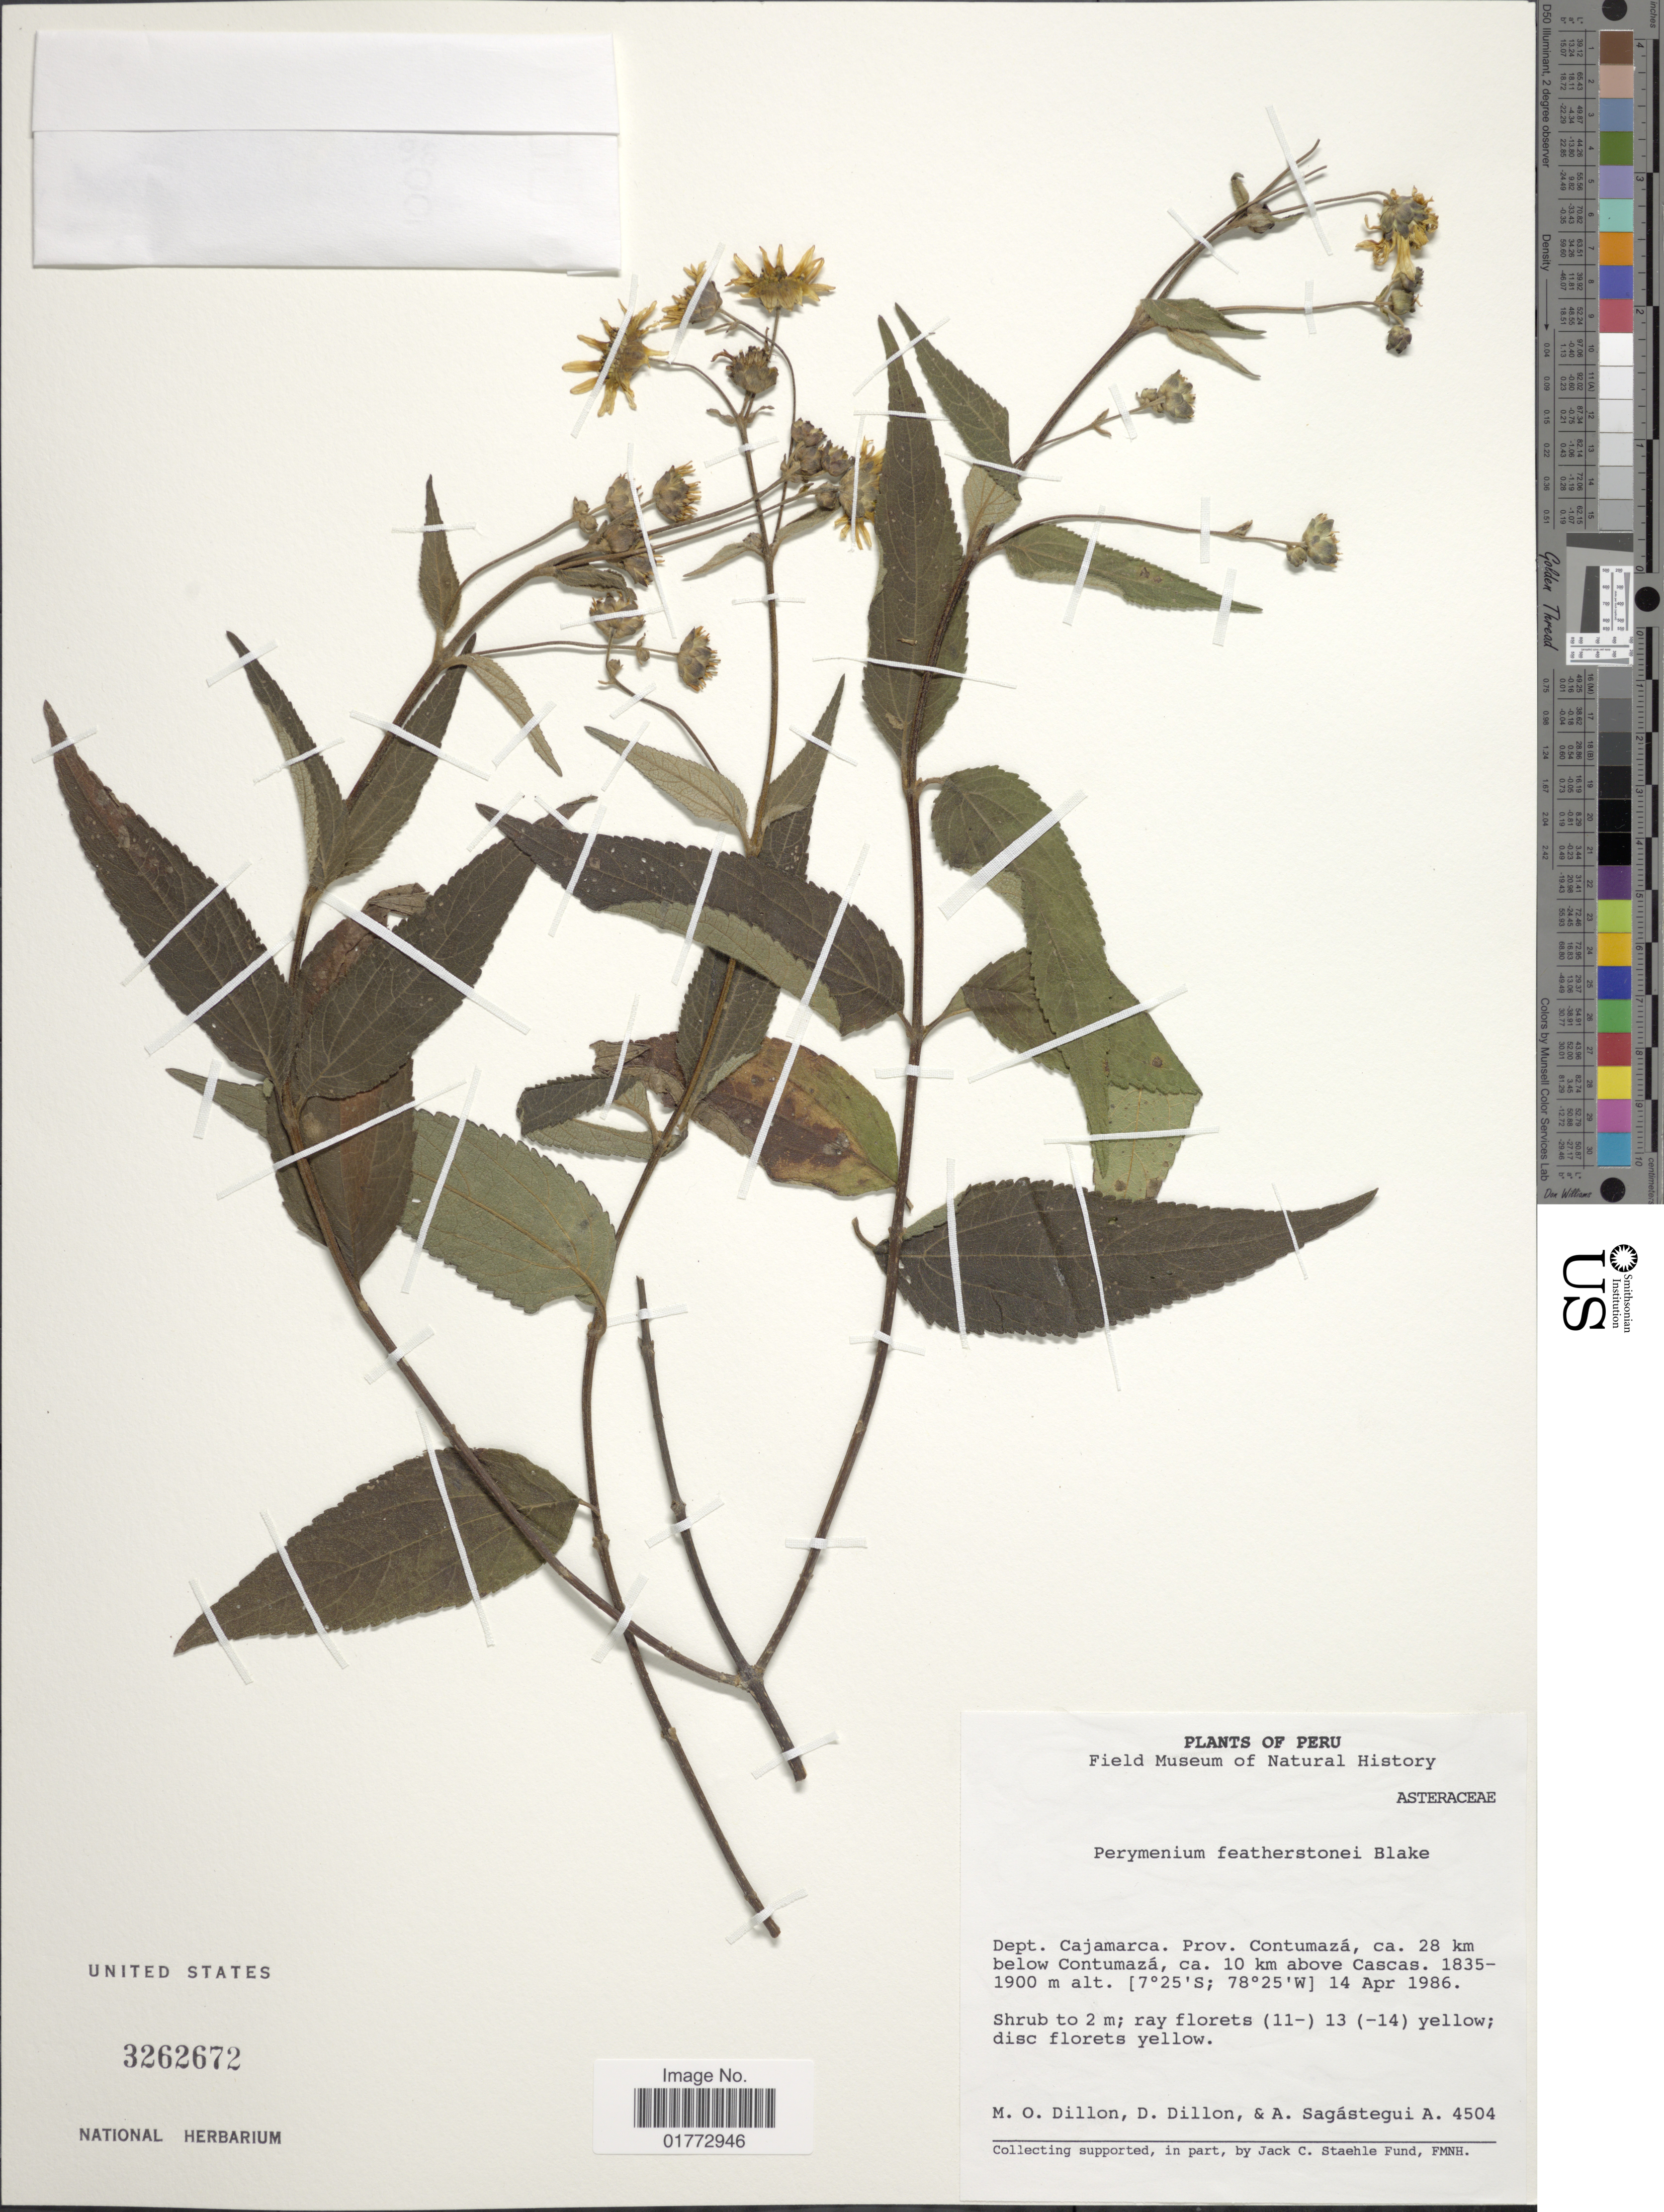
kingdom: Plantae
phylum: Tracheophyta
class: Magnoliopsida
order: Asterales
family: Asteraceae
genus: Perymenium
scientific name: Perymenium featherstonei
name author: S.F. Blake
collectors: M. O. Dillon, D. Dillon & A. Sagástegui A.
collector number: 4504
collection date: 1986-04-14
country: Peru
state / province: Cajamarca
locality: Prov. Contumaza, ca. 28 km below Contumaza, ca. 10 km above Cascas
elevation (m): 1835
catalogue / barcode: US 3262672